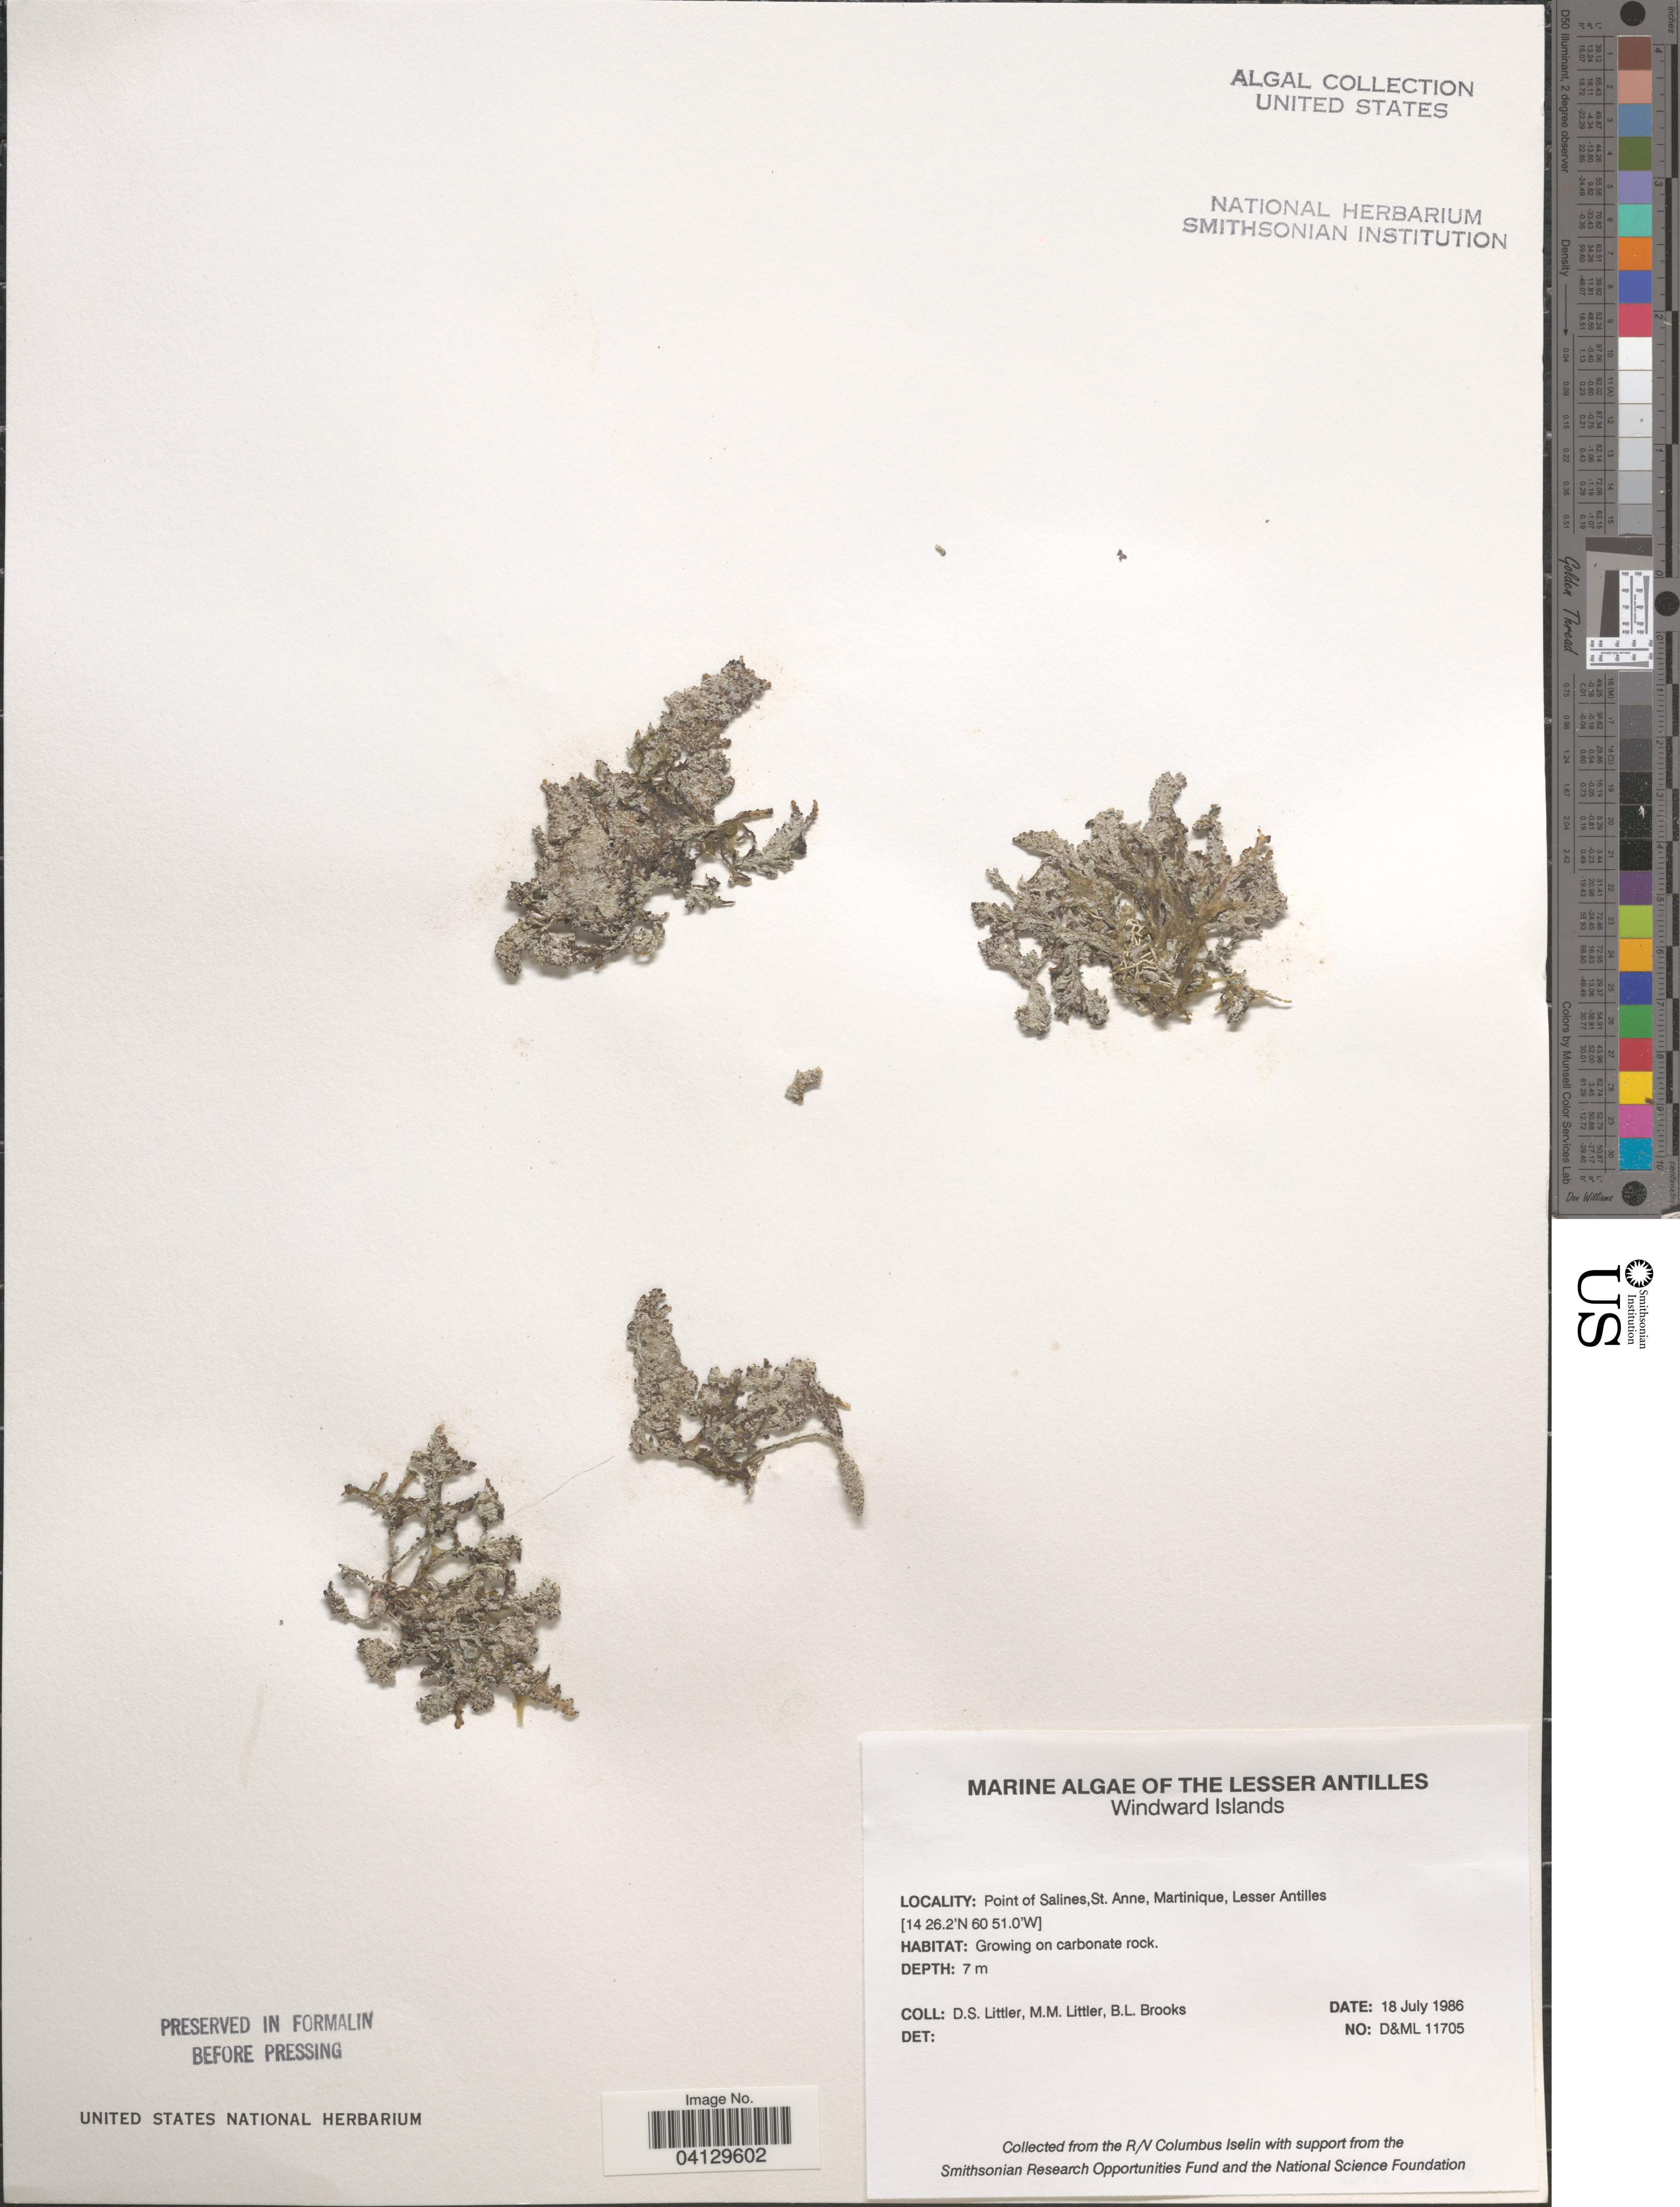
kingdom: Plantae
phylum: Rhodophyta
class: Florideophyceae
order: Corallinales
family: Corallinaceae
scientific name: Crustose Coralline Algae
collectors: D. S. Littler & B. Brooks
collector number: D&ML11705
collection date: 1986-07-18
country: Martinique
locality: The Lesser Antilles. Windward Islands. Point of Salines,St. Anne.